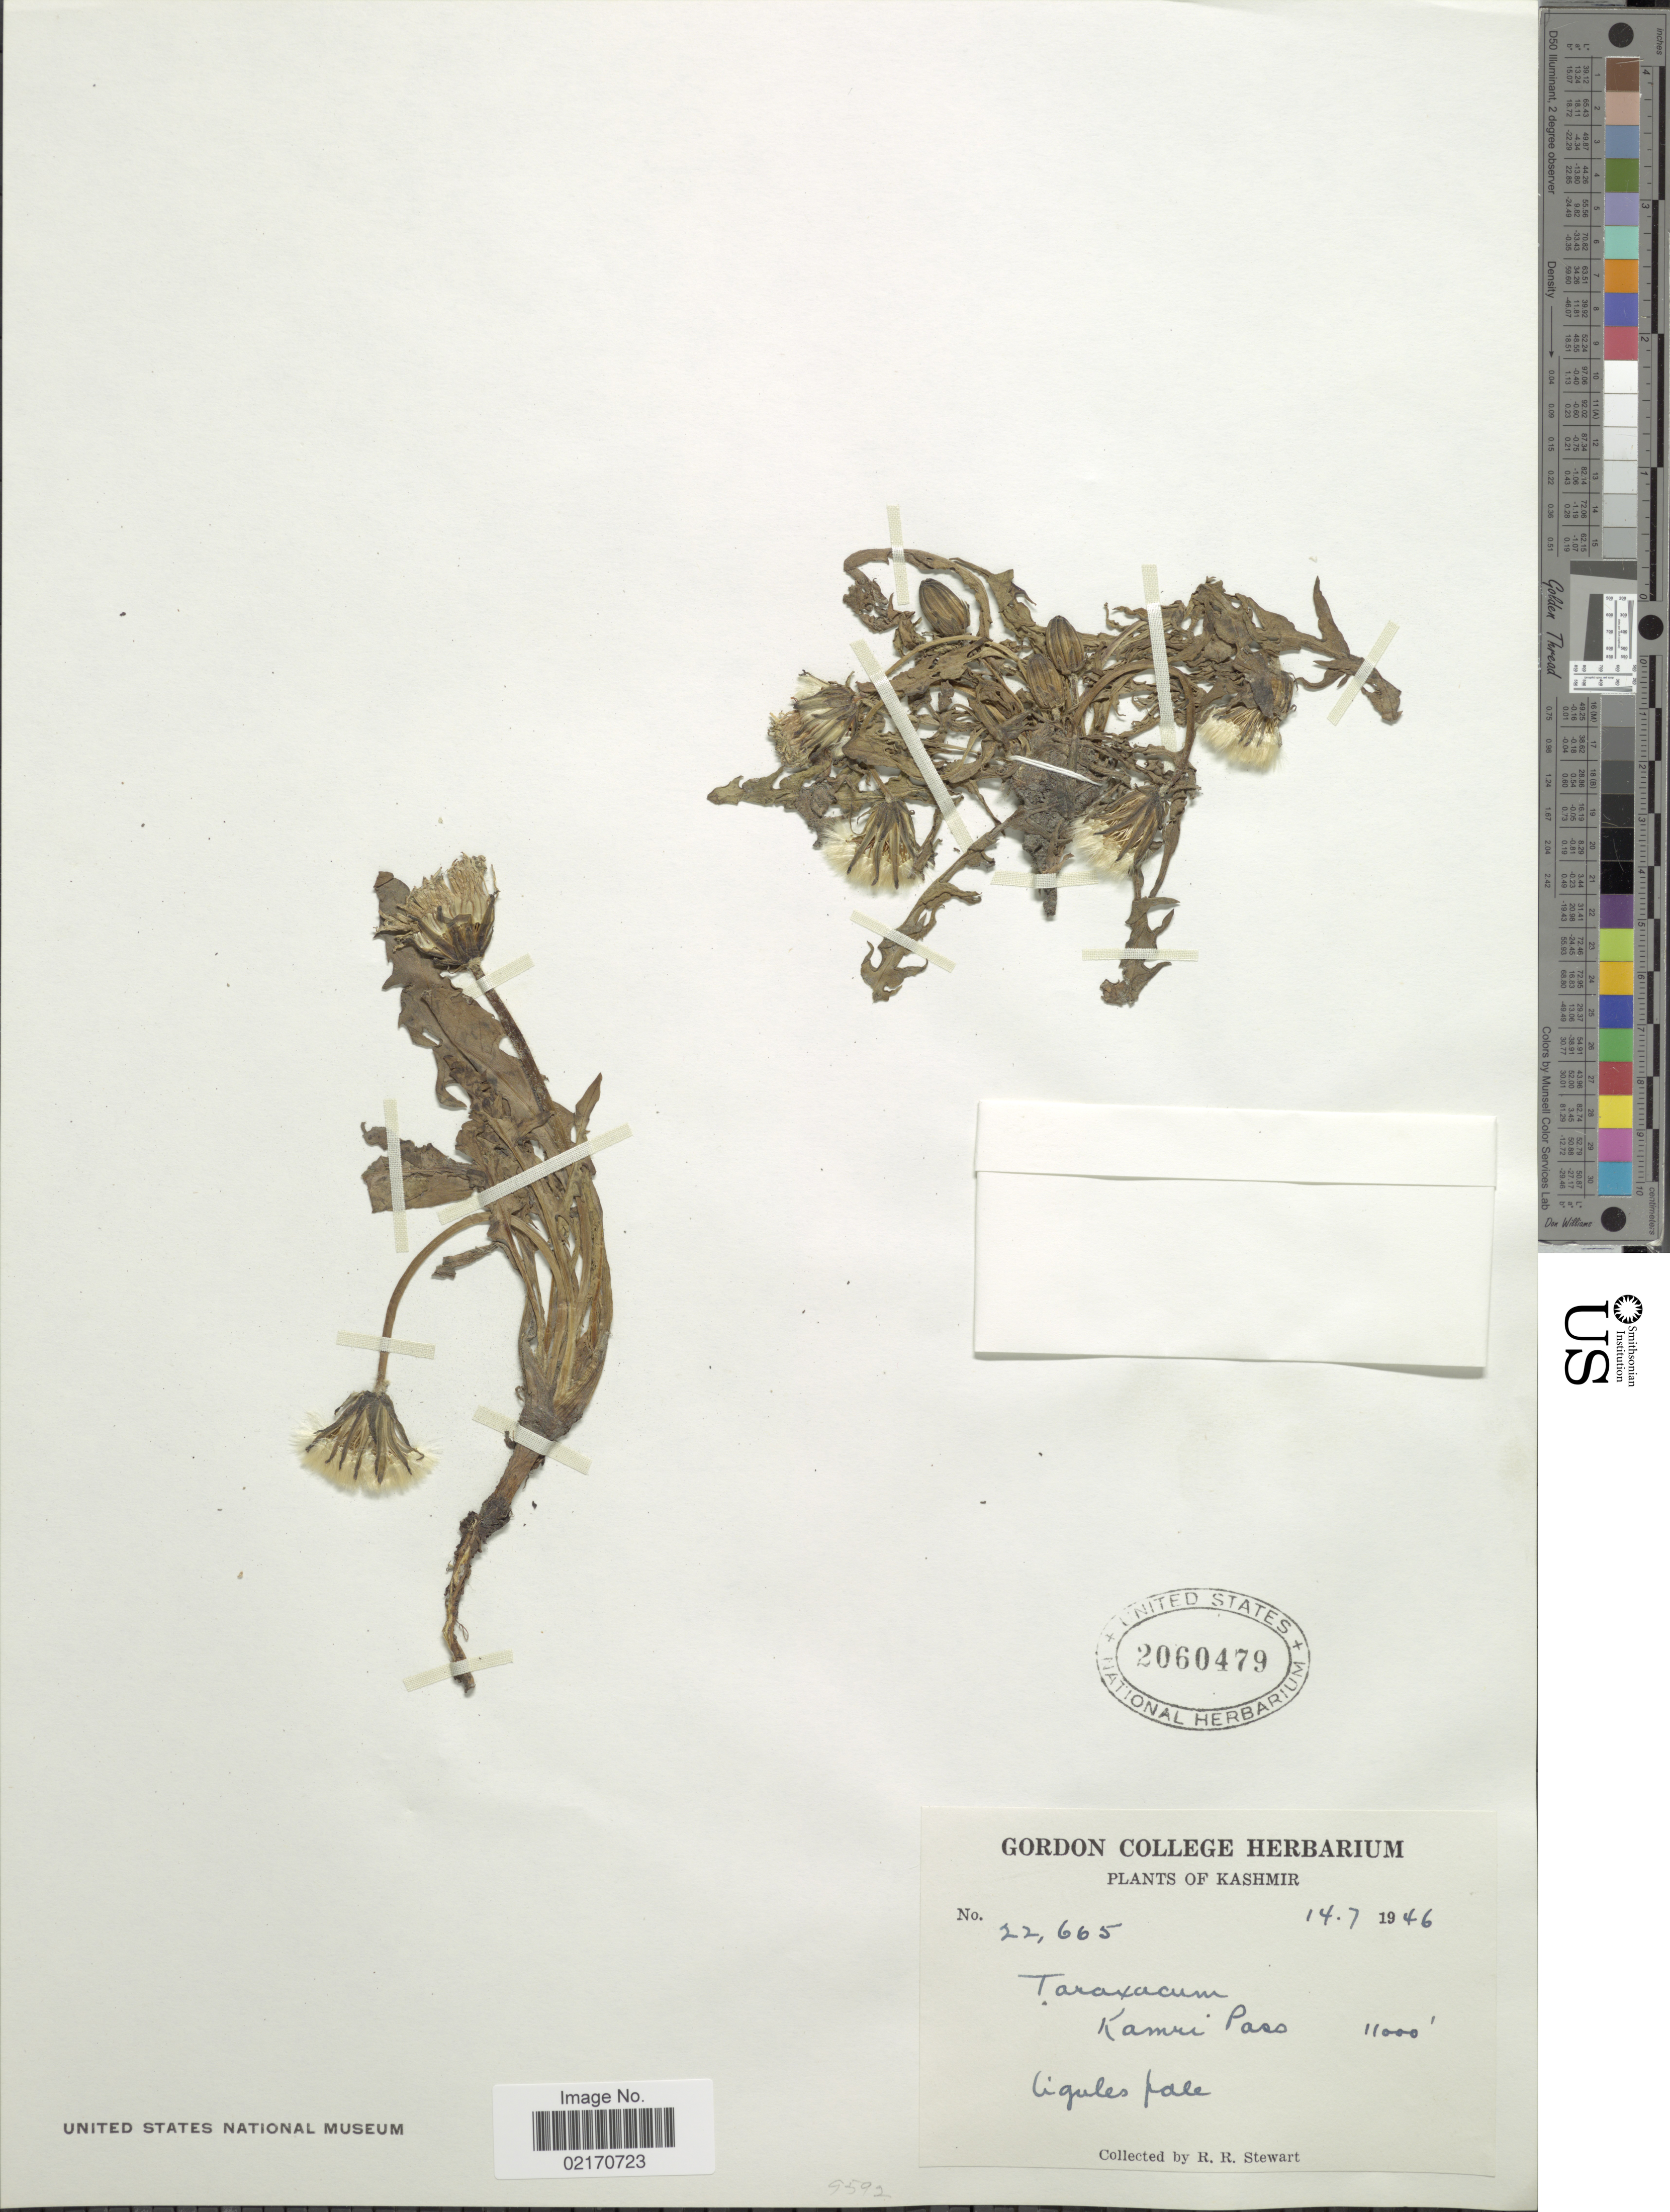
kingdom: Plantae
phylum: Tracheophyta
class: Magnoliopsida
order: Asterales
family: Asteraceae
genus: Taraxacum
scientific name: Taraxacum sp.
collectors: R. R. Stewart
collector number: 22665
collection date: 1946-07-14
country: India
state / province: Jammu and Kashmir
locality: Kashmir, Kamri Pass.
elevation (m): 3353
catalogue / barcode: US 2060479